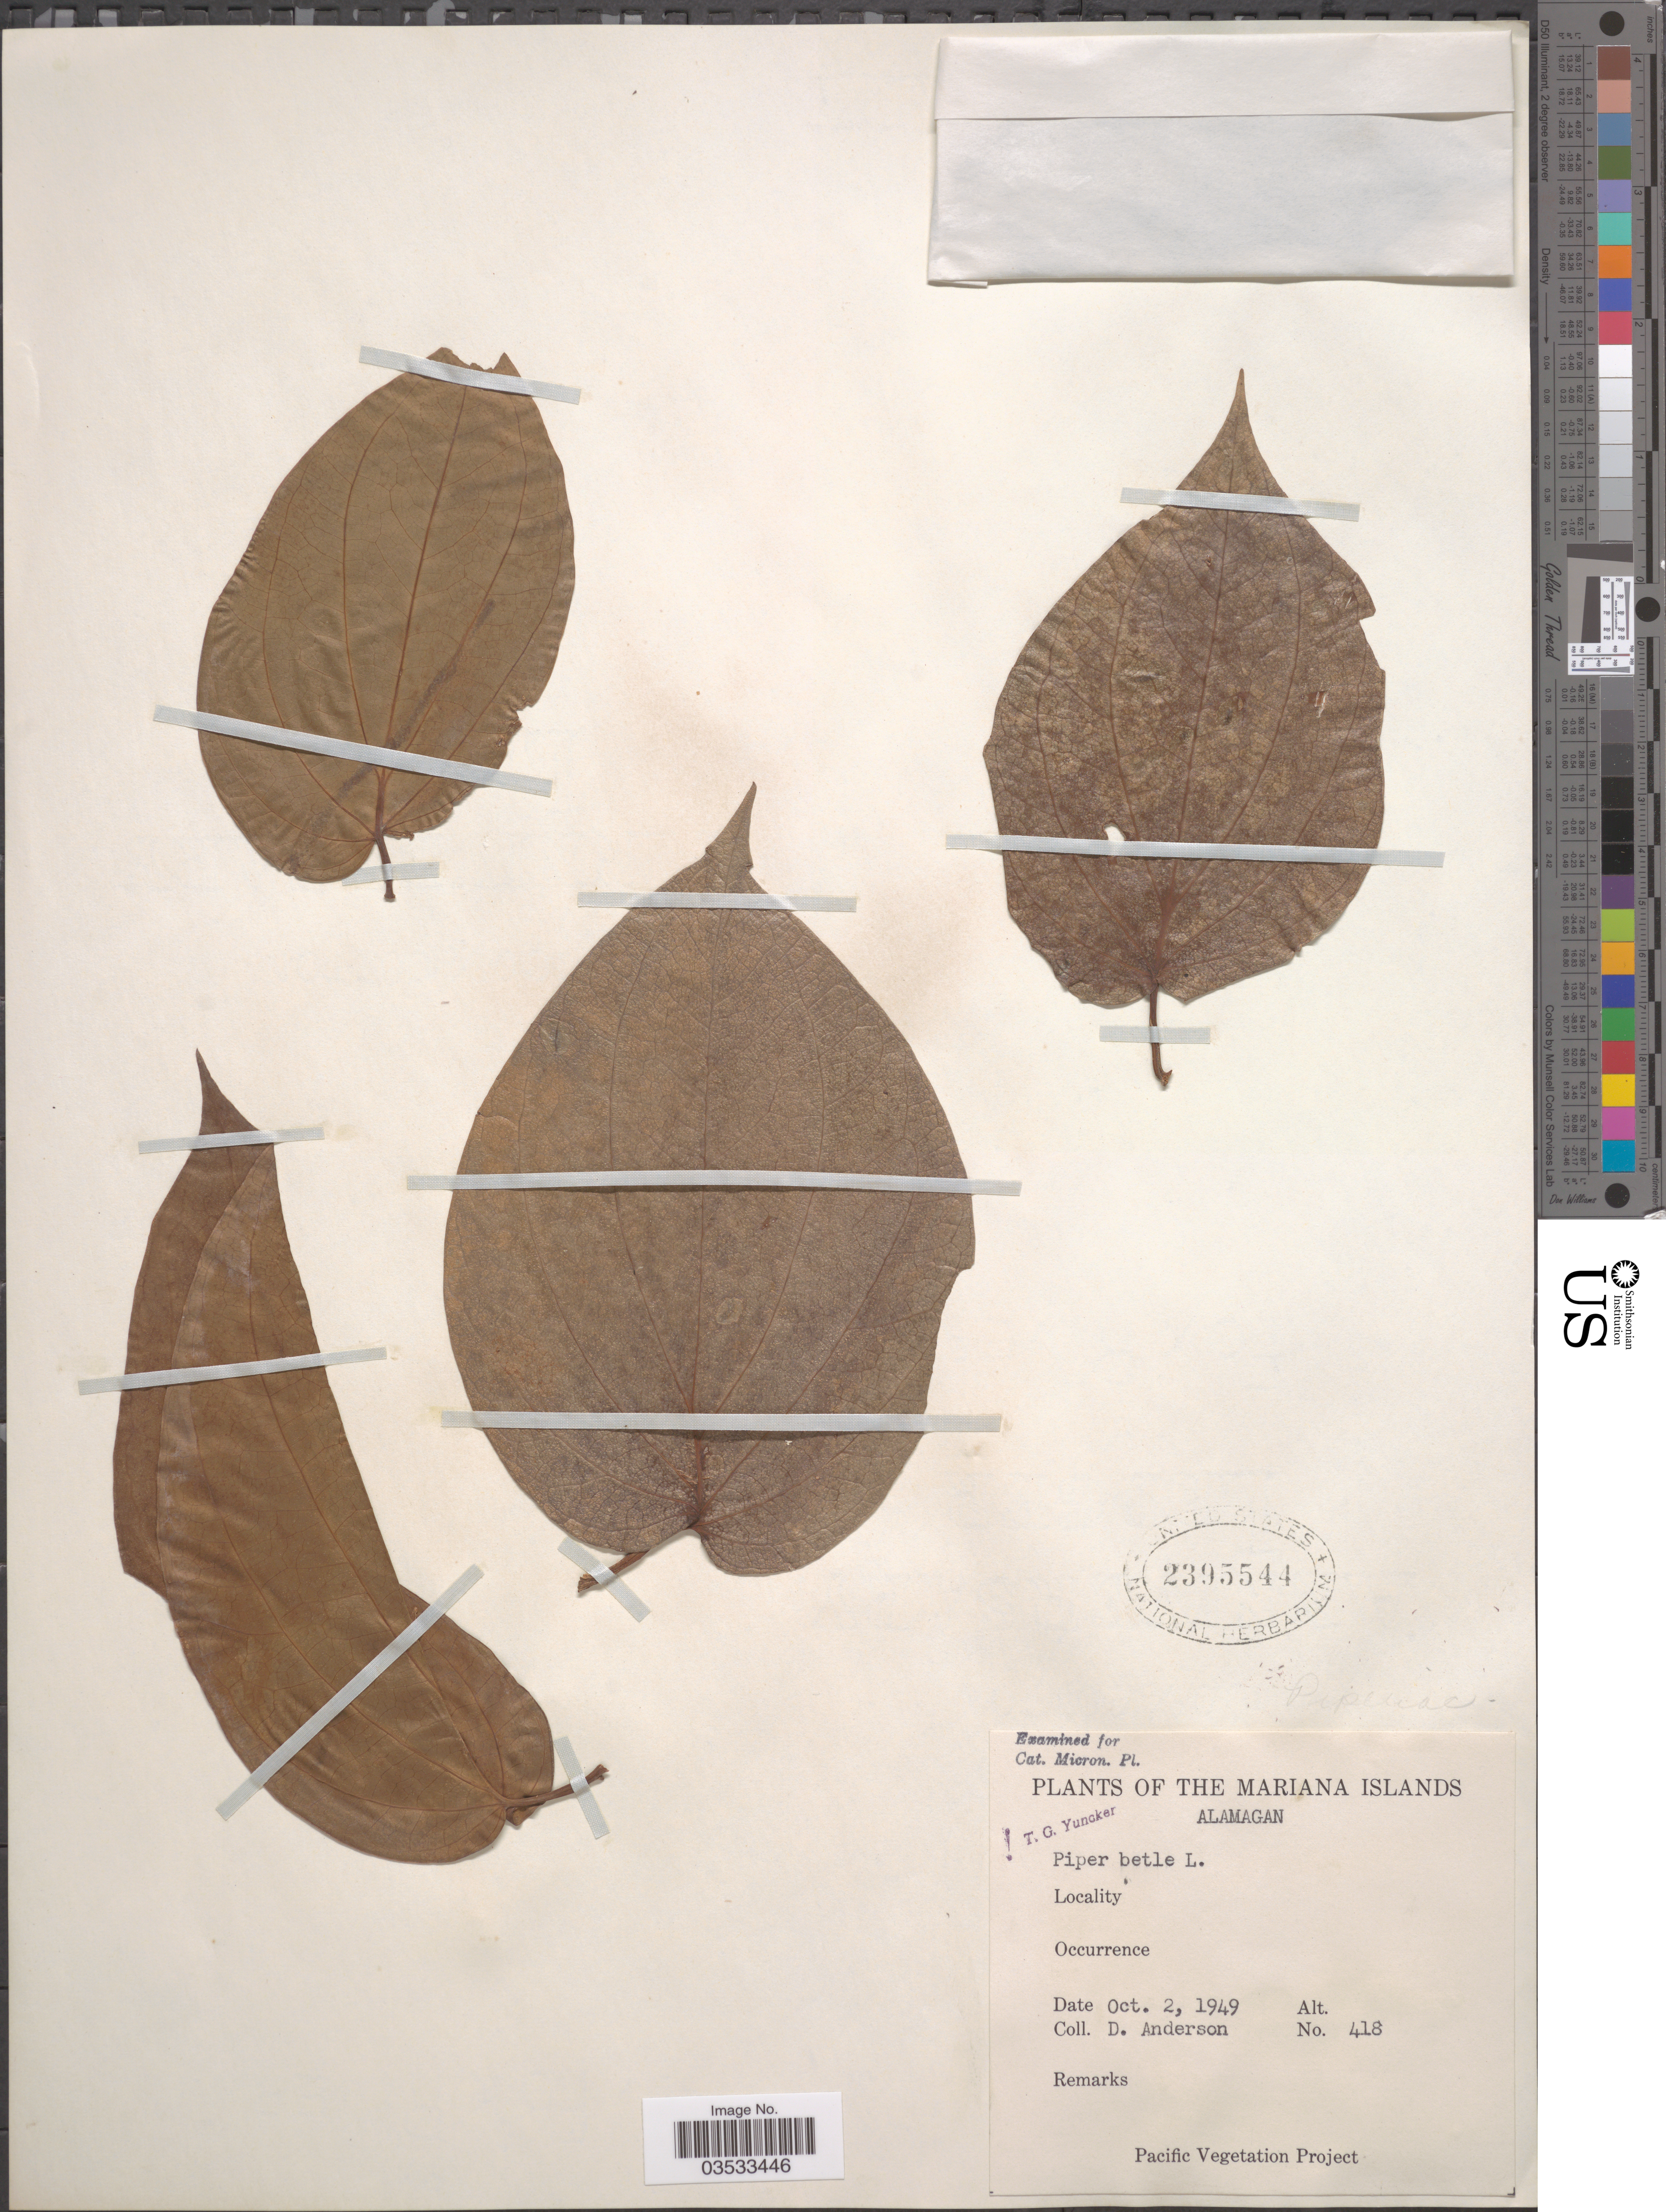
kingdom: Plantae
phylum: Tracheophyta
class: Magnoliopsida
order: Piperales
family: Piperaceae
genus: Piper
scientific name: Piper betle f. betle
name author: L.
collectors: D. Anderson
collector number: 418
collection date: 1949-10-02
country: Northern Mariana Islands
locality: The Mariana Islands. Alamagan.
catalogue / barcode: US 2395544